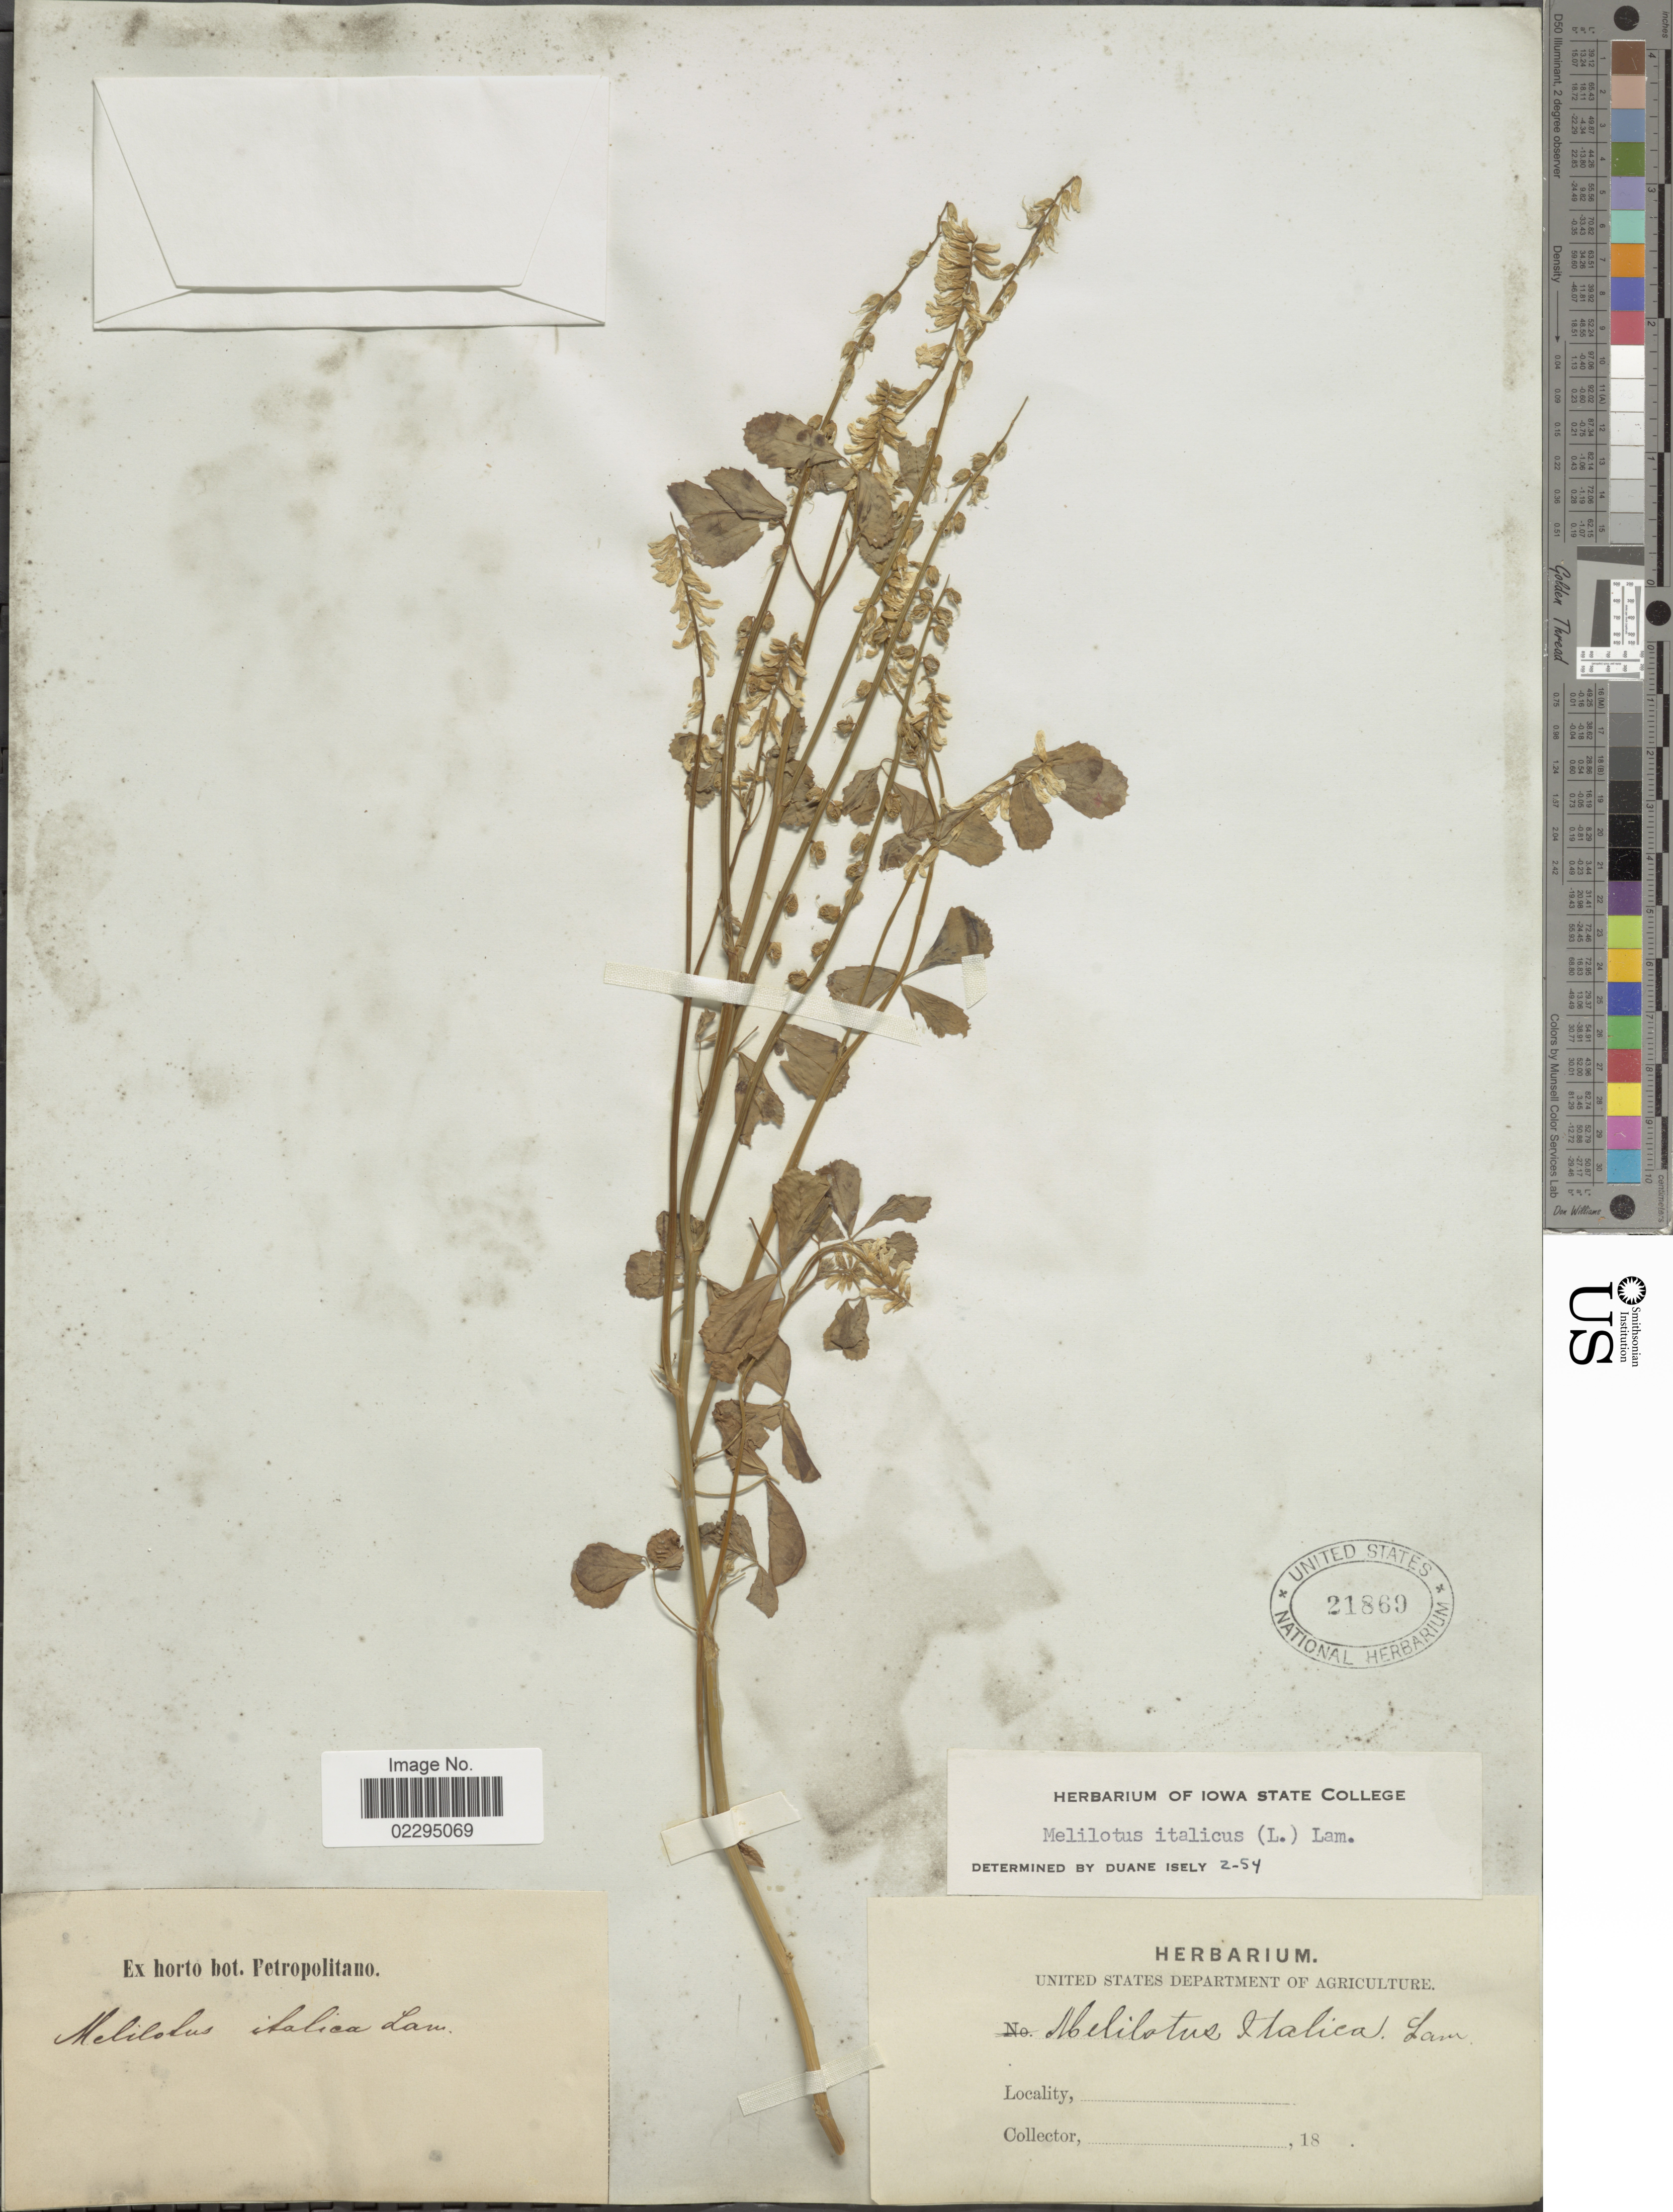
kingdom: Plantae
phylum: Tracheophyta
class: Magnoliopsida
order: Fabales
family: Fabaceae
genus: Melilotus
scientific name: Melilotus italicus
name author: (L.) Lam.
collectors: ex Horto Bot. Petropolitano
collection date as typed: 18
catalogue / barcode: US 21869